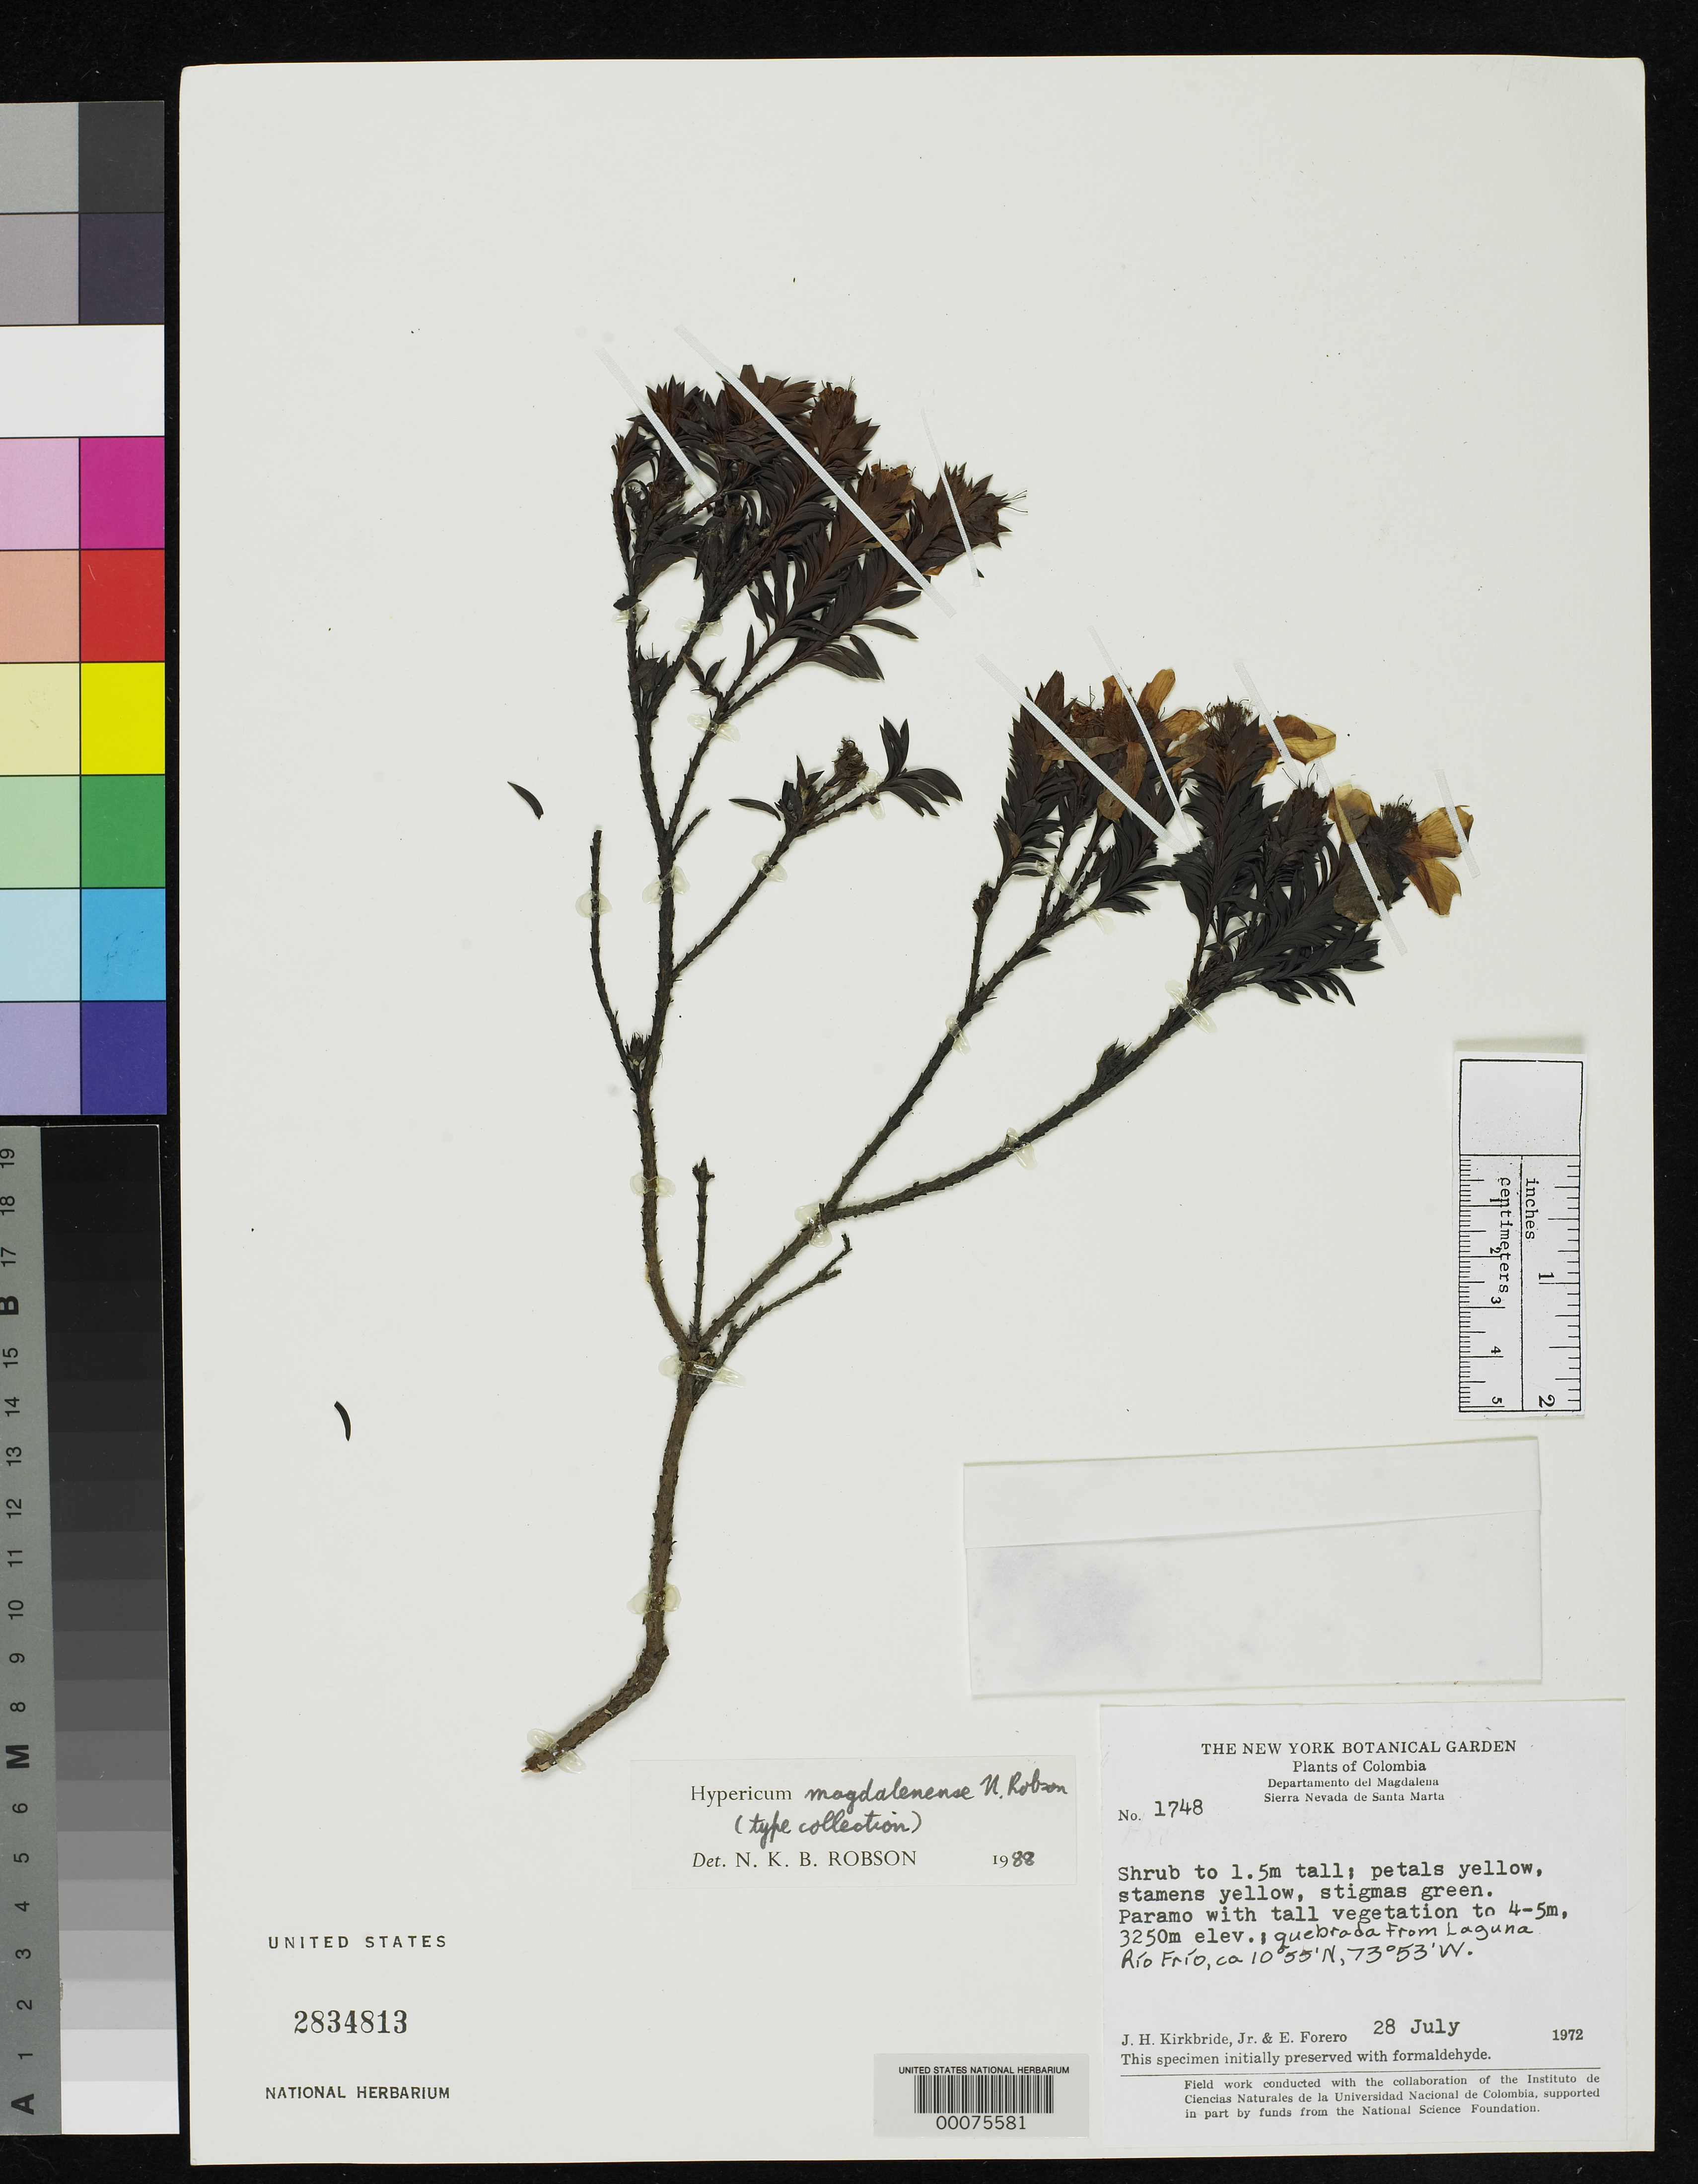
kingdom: Plantae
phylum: Tracheophyta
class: Magnoliopsida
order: Malpighiales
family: Hypericaceae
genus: Hypericum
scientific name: Hypericum magdalenicum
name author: N. Robson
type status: Isotype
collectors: J. H. Kirkbride & E. Forero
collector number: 1748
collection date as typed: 28 Jul 1972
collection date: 1972-07-28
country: Colombia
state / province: Magdalena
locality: Sierra Nevada de Santa Marta, stream from Laguna Rio Frio.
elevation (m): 3250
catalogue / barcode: US 2834813